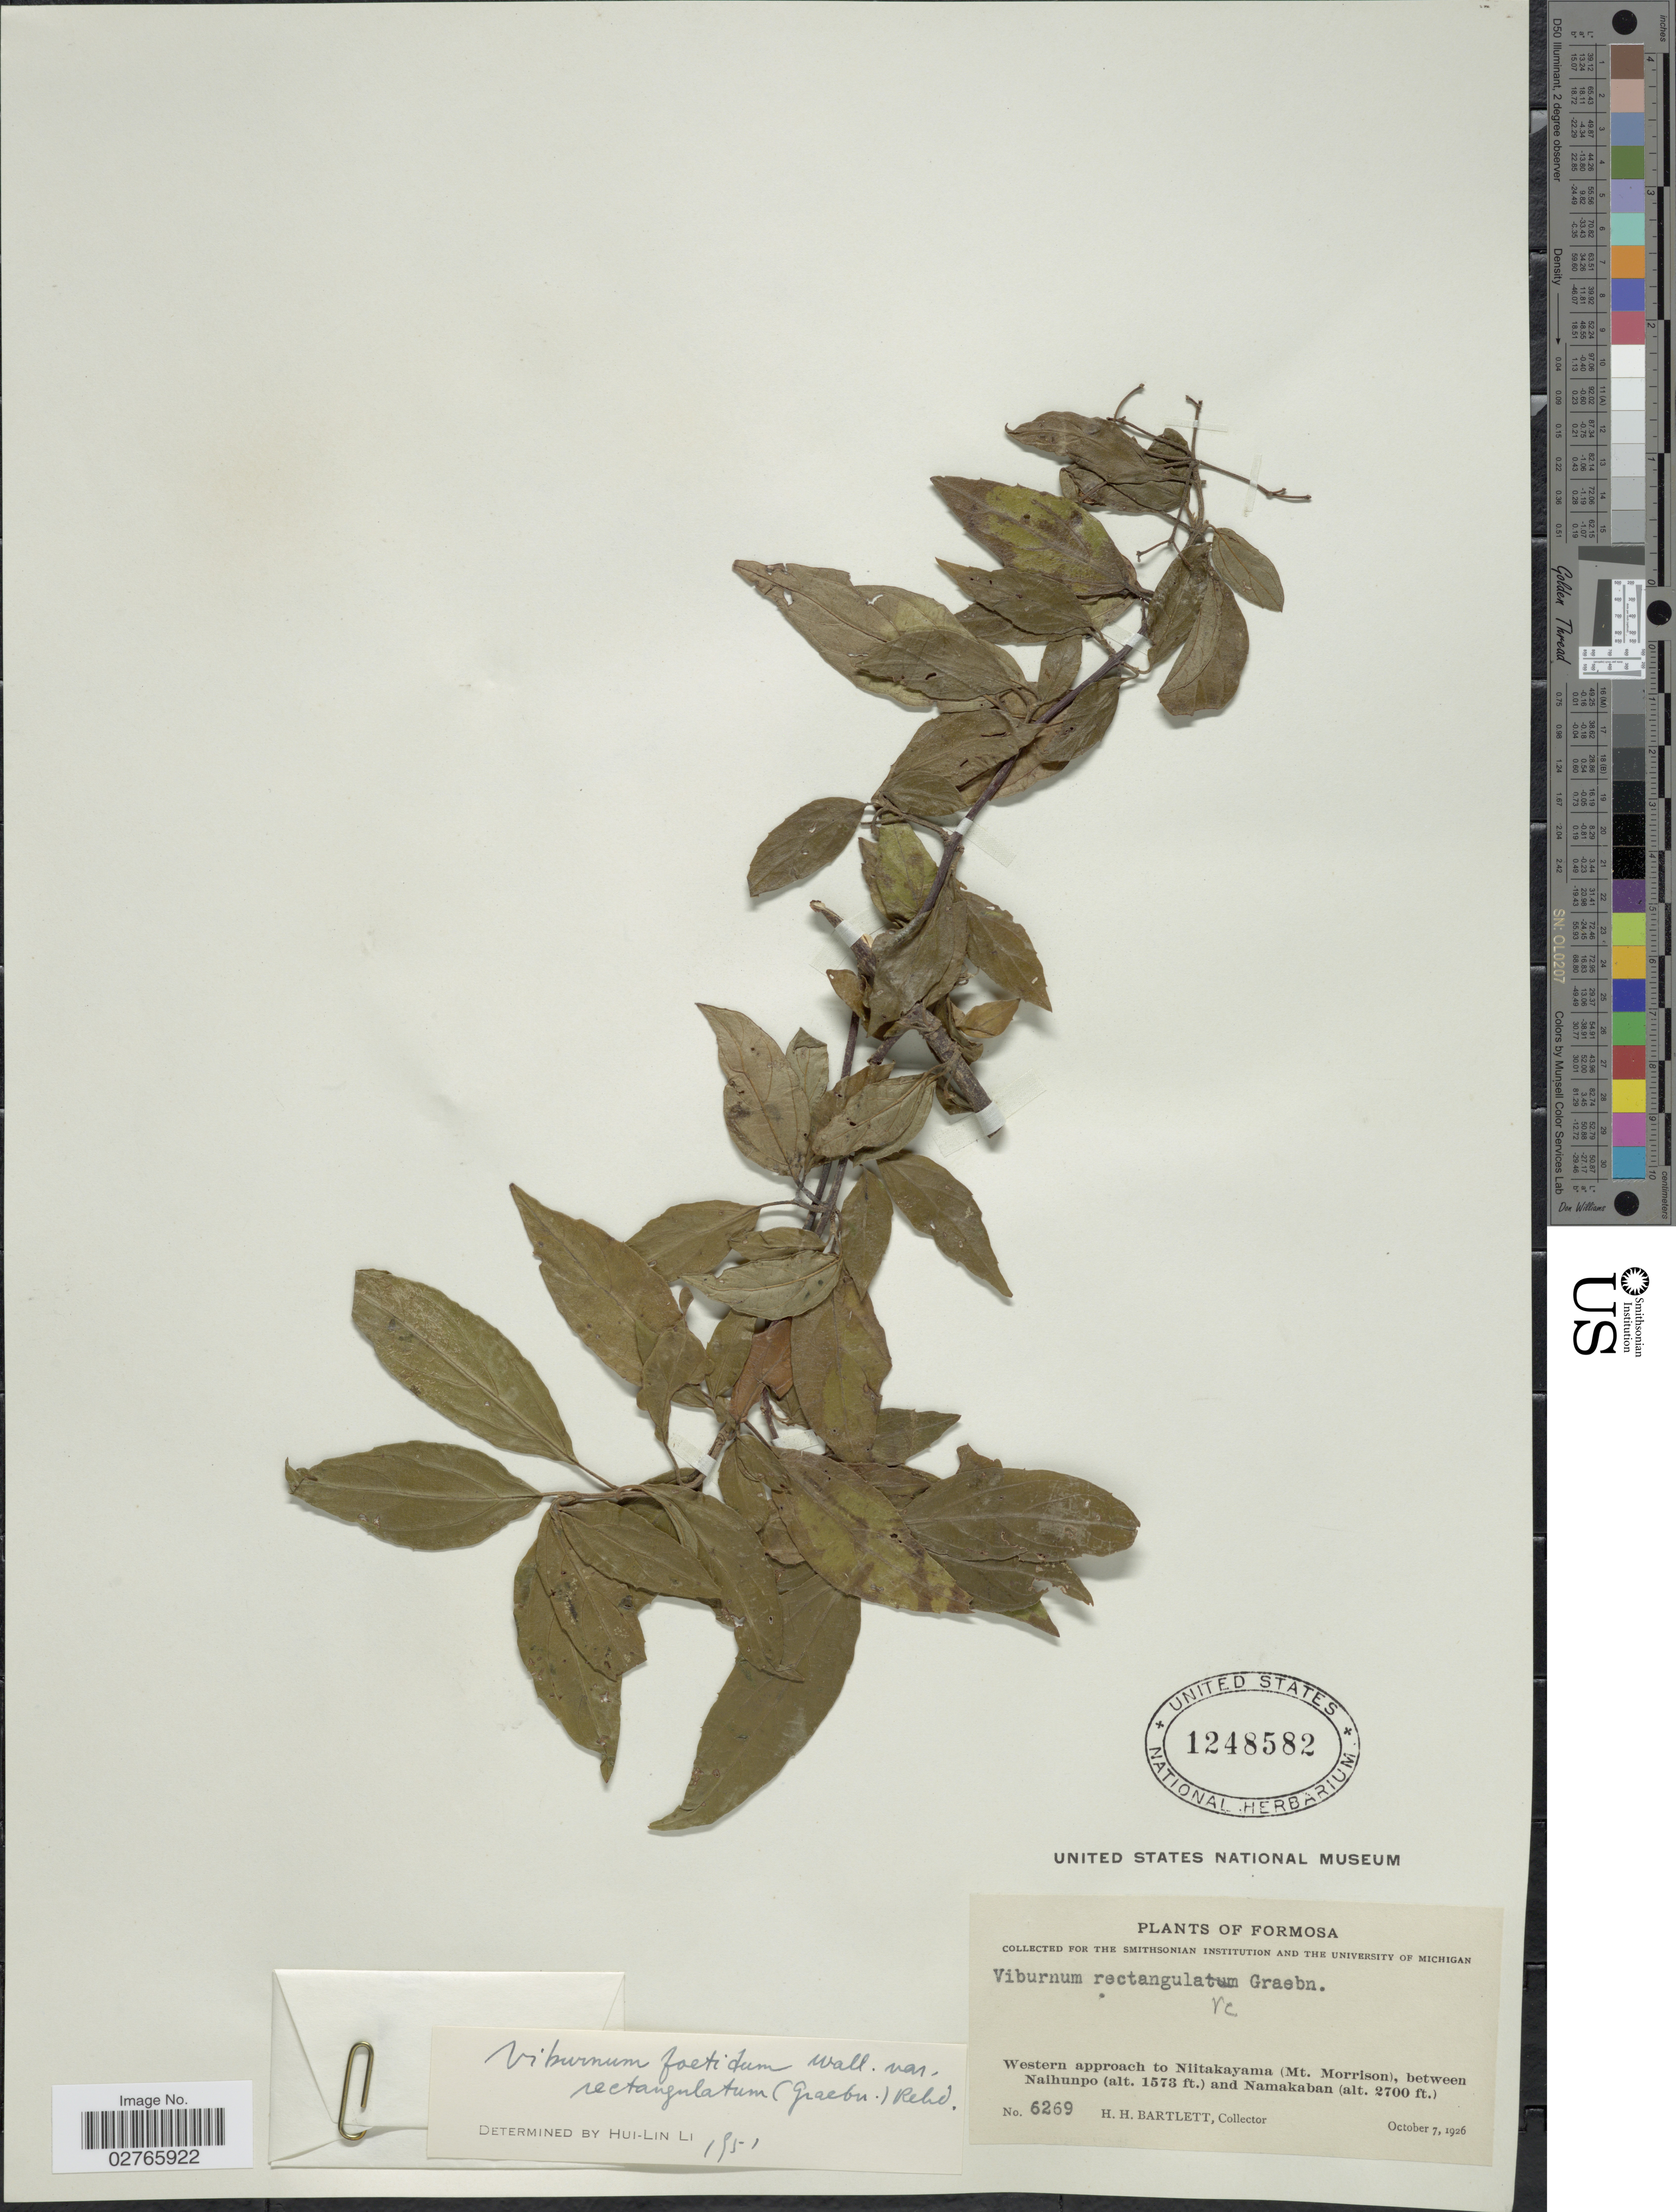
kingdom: Plantae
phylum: Tracheophyta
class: Magnoliopsida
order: Dipsacales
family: Viburnaceae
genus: Viburnum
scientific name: Viburnum foetidum var. rectangulatum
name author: Rehder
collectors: H. H. Bartlett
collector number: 6269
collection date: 1926-10-07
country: Taiwan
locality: Formosa. Western approach to Niitakayama (Mt. Morrison), between Naihunpo and Namakaban.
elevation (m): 479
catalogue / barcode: US 1248582